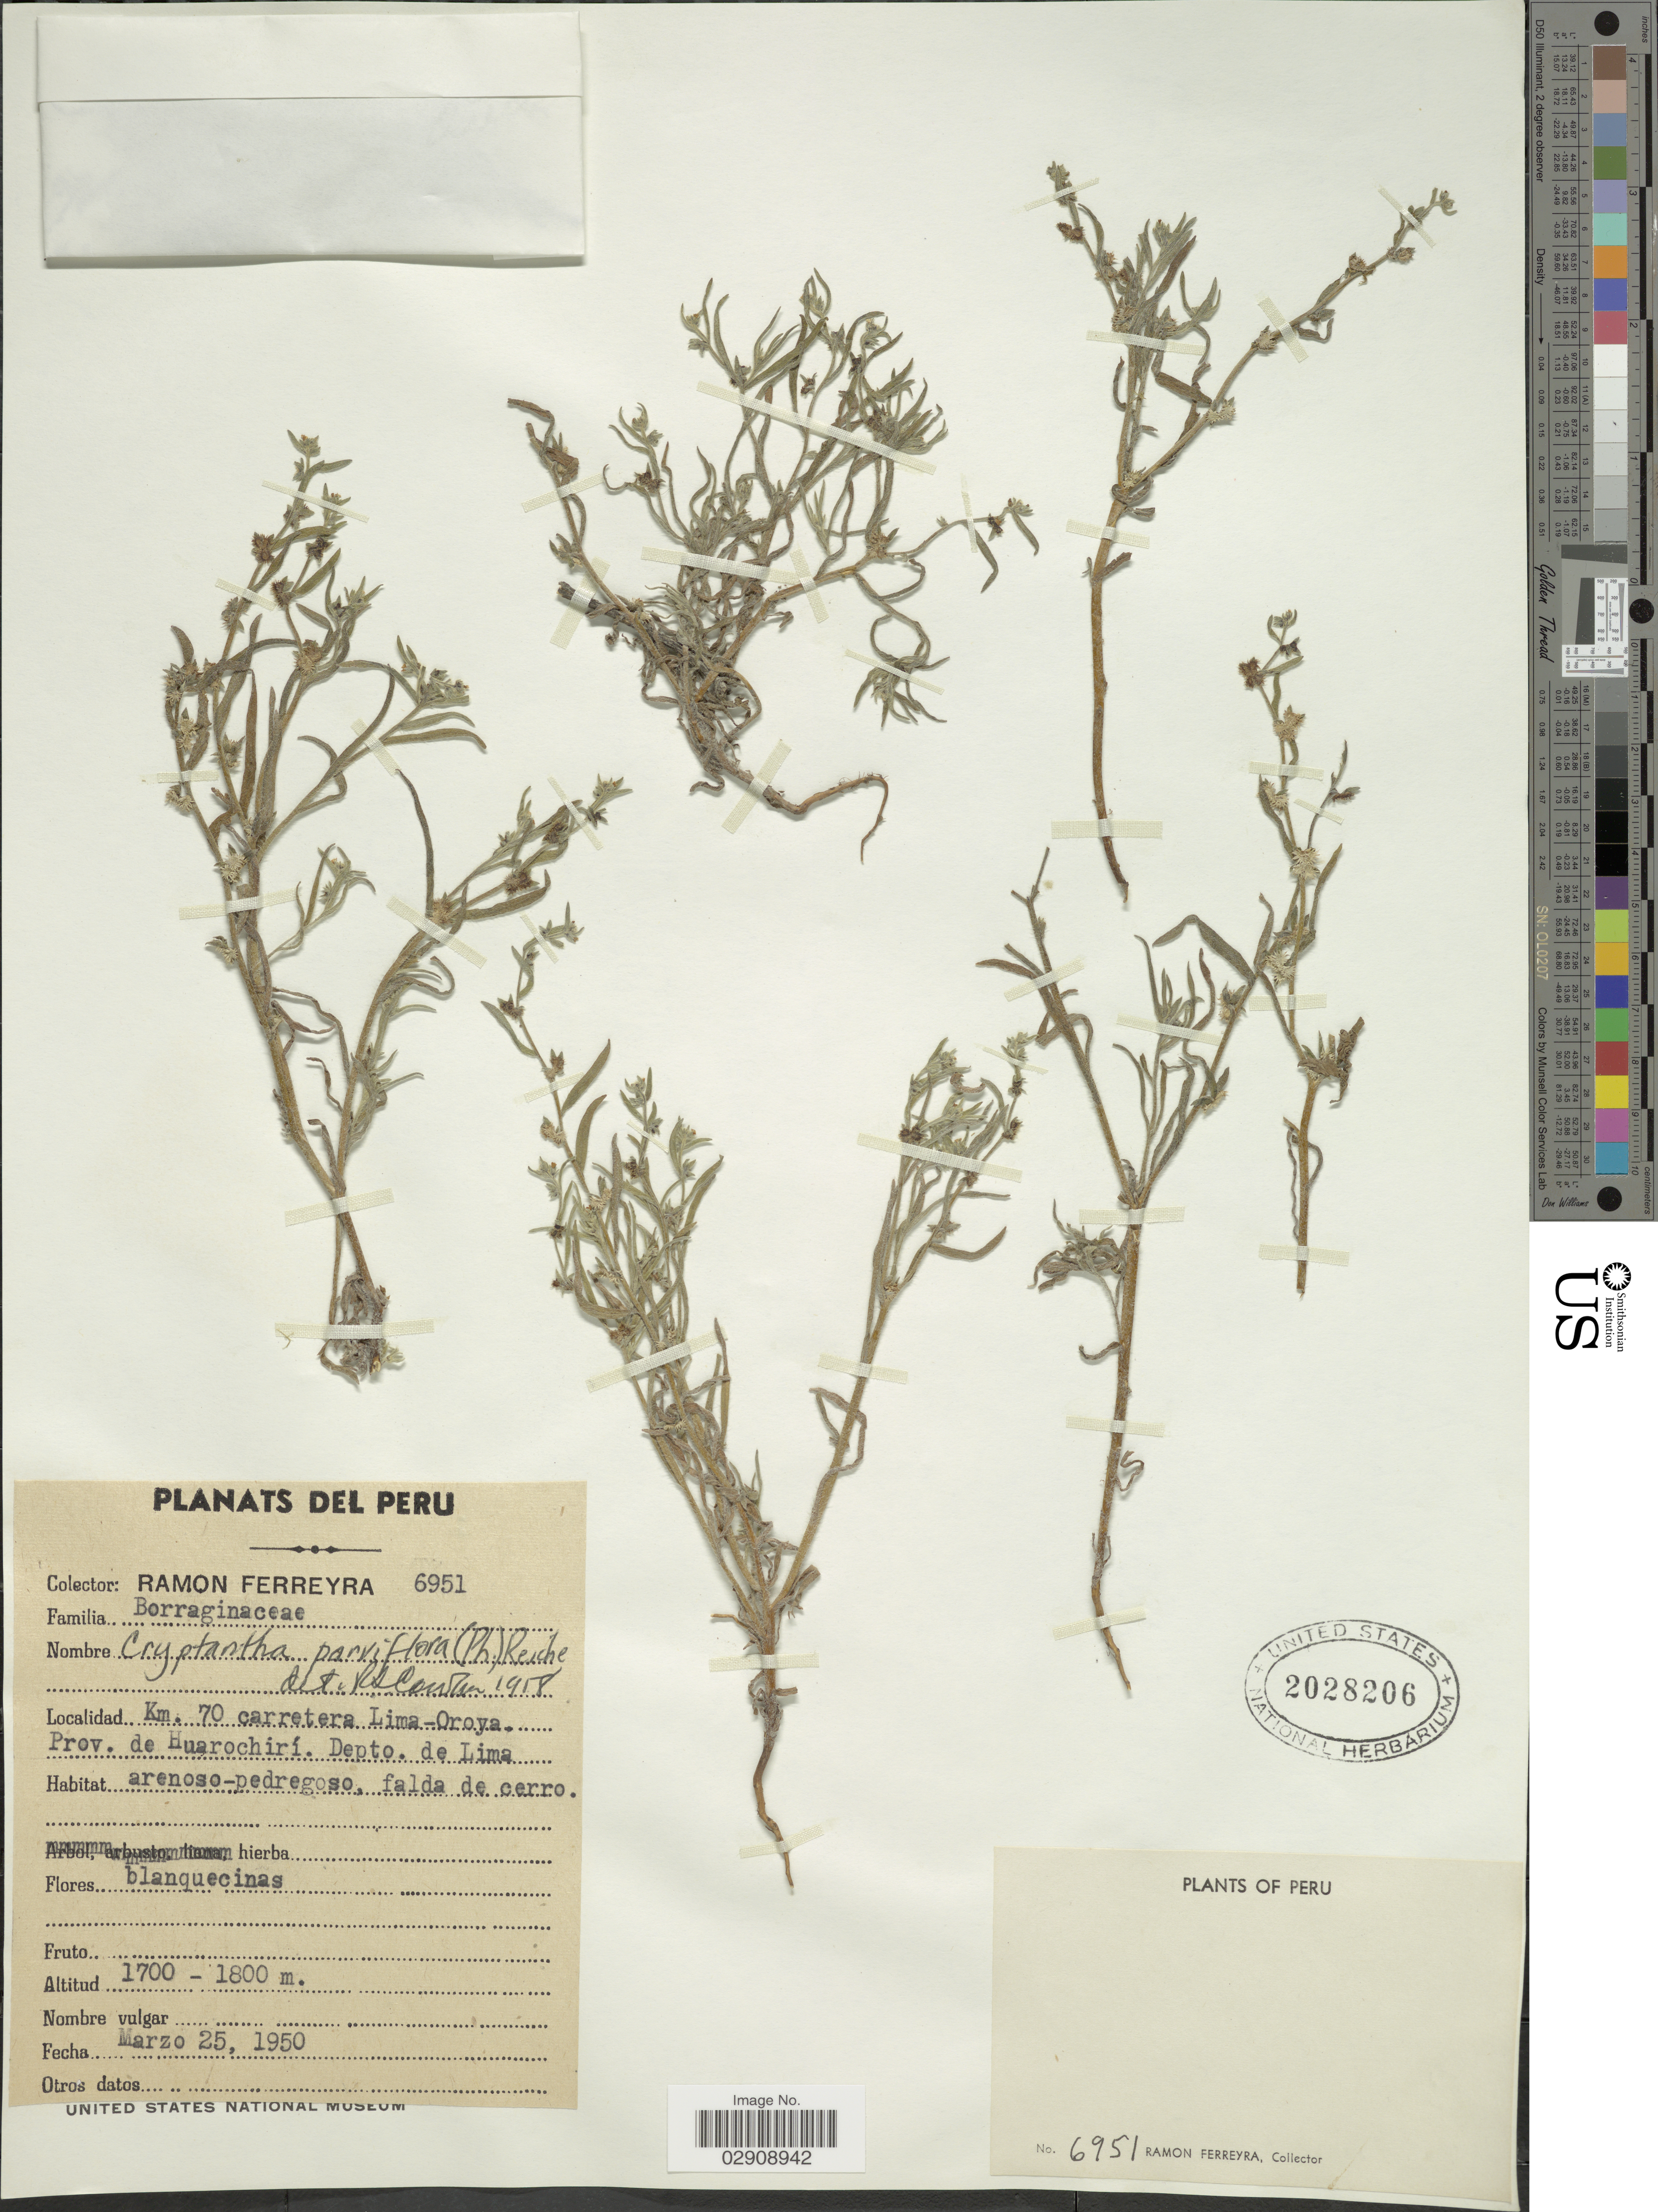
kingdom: Plantae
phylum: Tracheophyta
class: Magnoliopsida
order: Boraginales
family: Boraginaceae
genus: Johnstonella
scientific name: Johnstonella parviflora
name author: (Phil.) Hasenstab & M.G. Simpson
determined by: Moroni, Pablo, (SI), Instituto de Botanica Darwinion (ARGENTINA)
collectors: R. A. Ferreyra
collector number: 6951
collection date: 1950-03-25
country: Peru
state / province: Lima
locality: Km. 70 carretera Lima-Oroya. Prov. de Huarochirí. Depto. de Lima. Peru.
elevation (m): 1700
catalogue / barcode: US 2028206